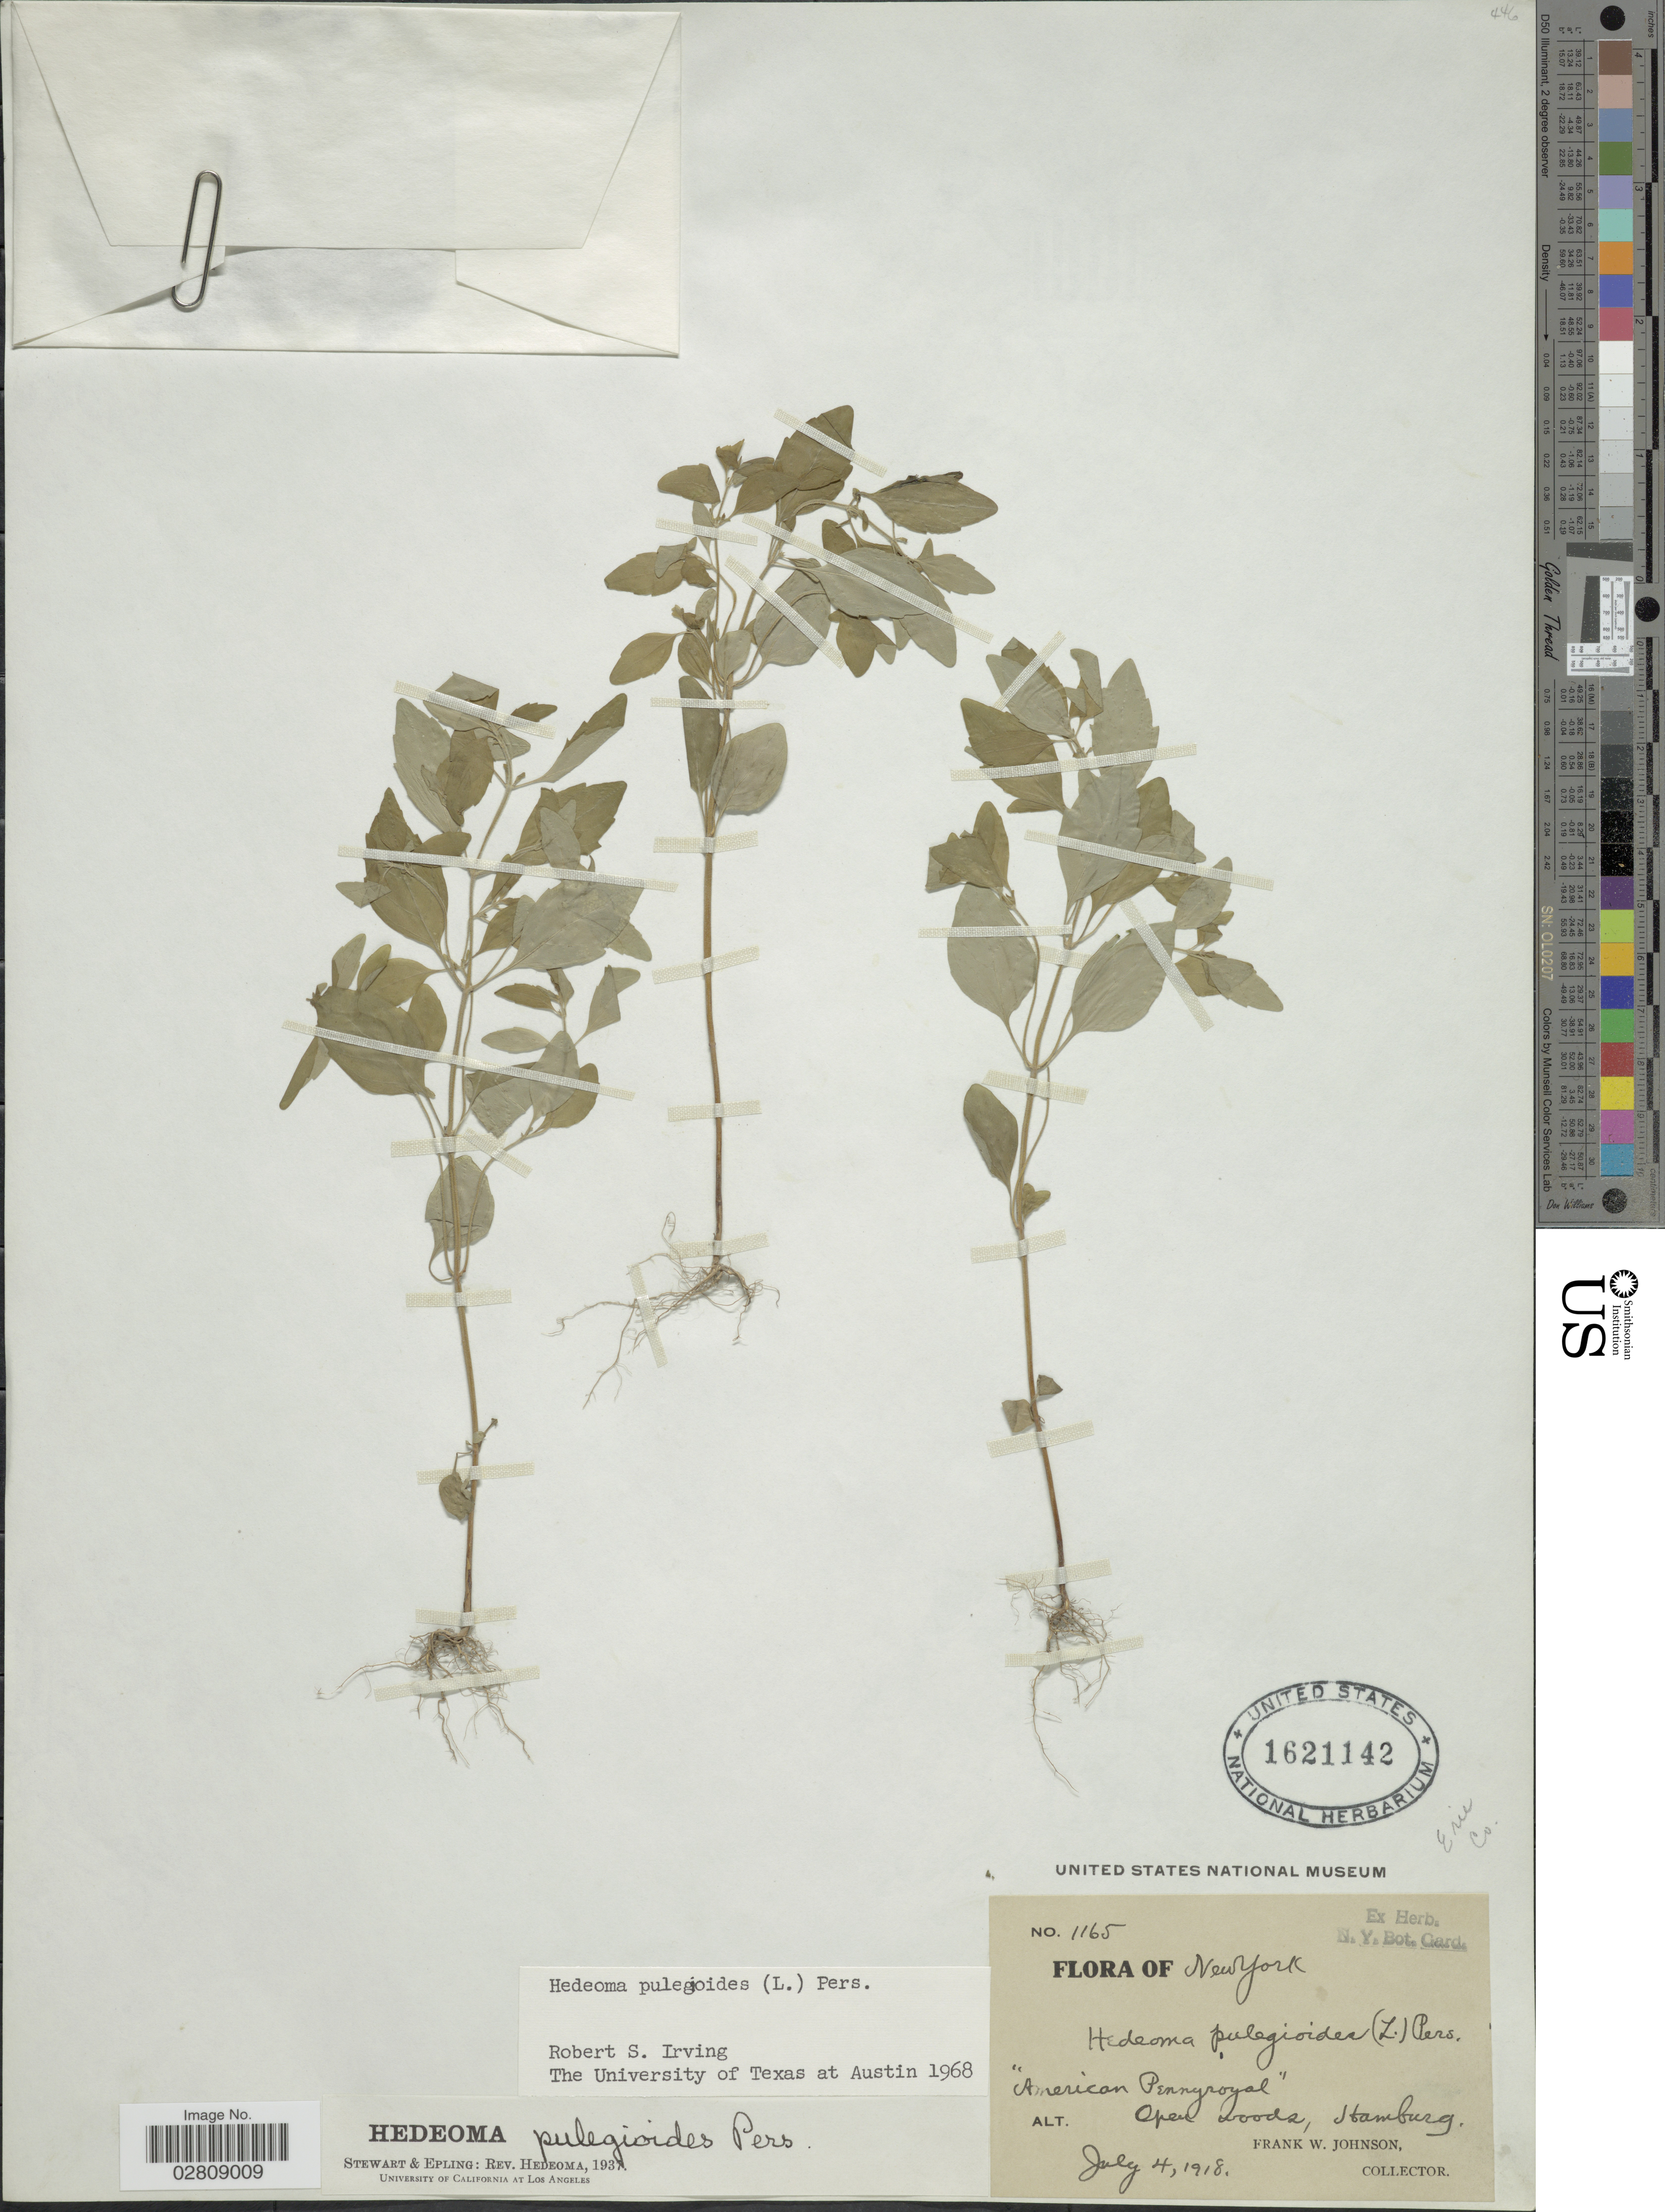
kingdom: Plantae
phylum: Tracheophyta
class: Magnoliopsida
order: Lamiales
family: Lamiaceae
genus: Hedeoma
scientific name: Hedeoma pulegioides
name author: (L.) Pers.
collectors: F. W. Johnson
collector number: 1165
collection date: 1918-07-04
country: United States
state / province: New York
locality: Erie Co. Hamburg.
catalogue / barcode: US 1621142